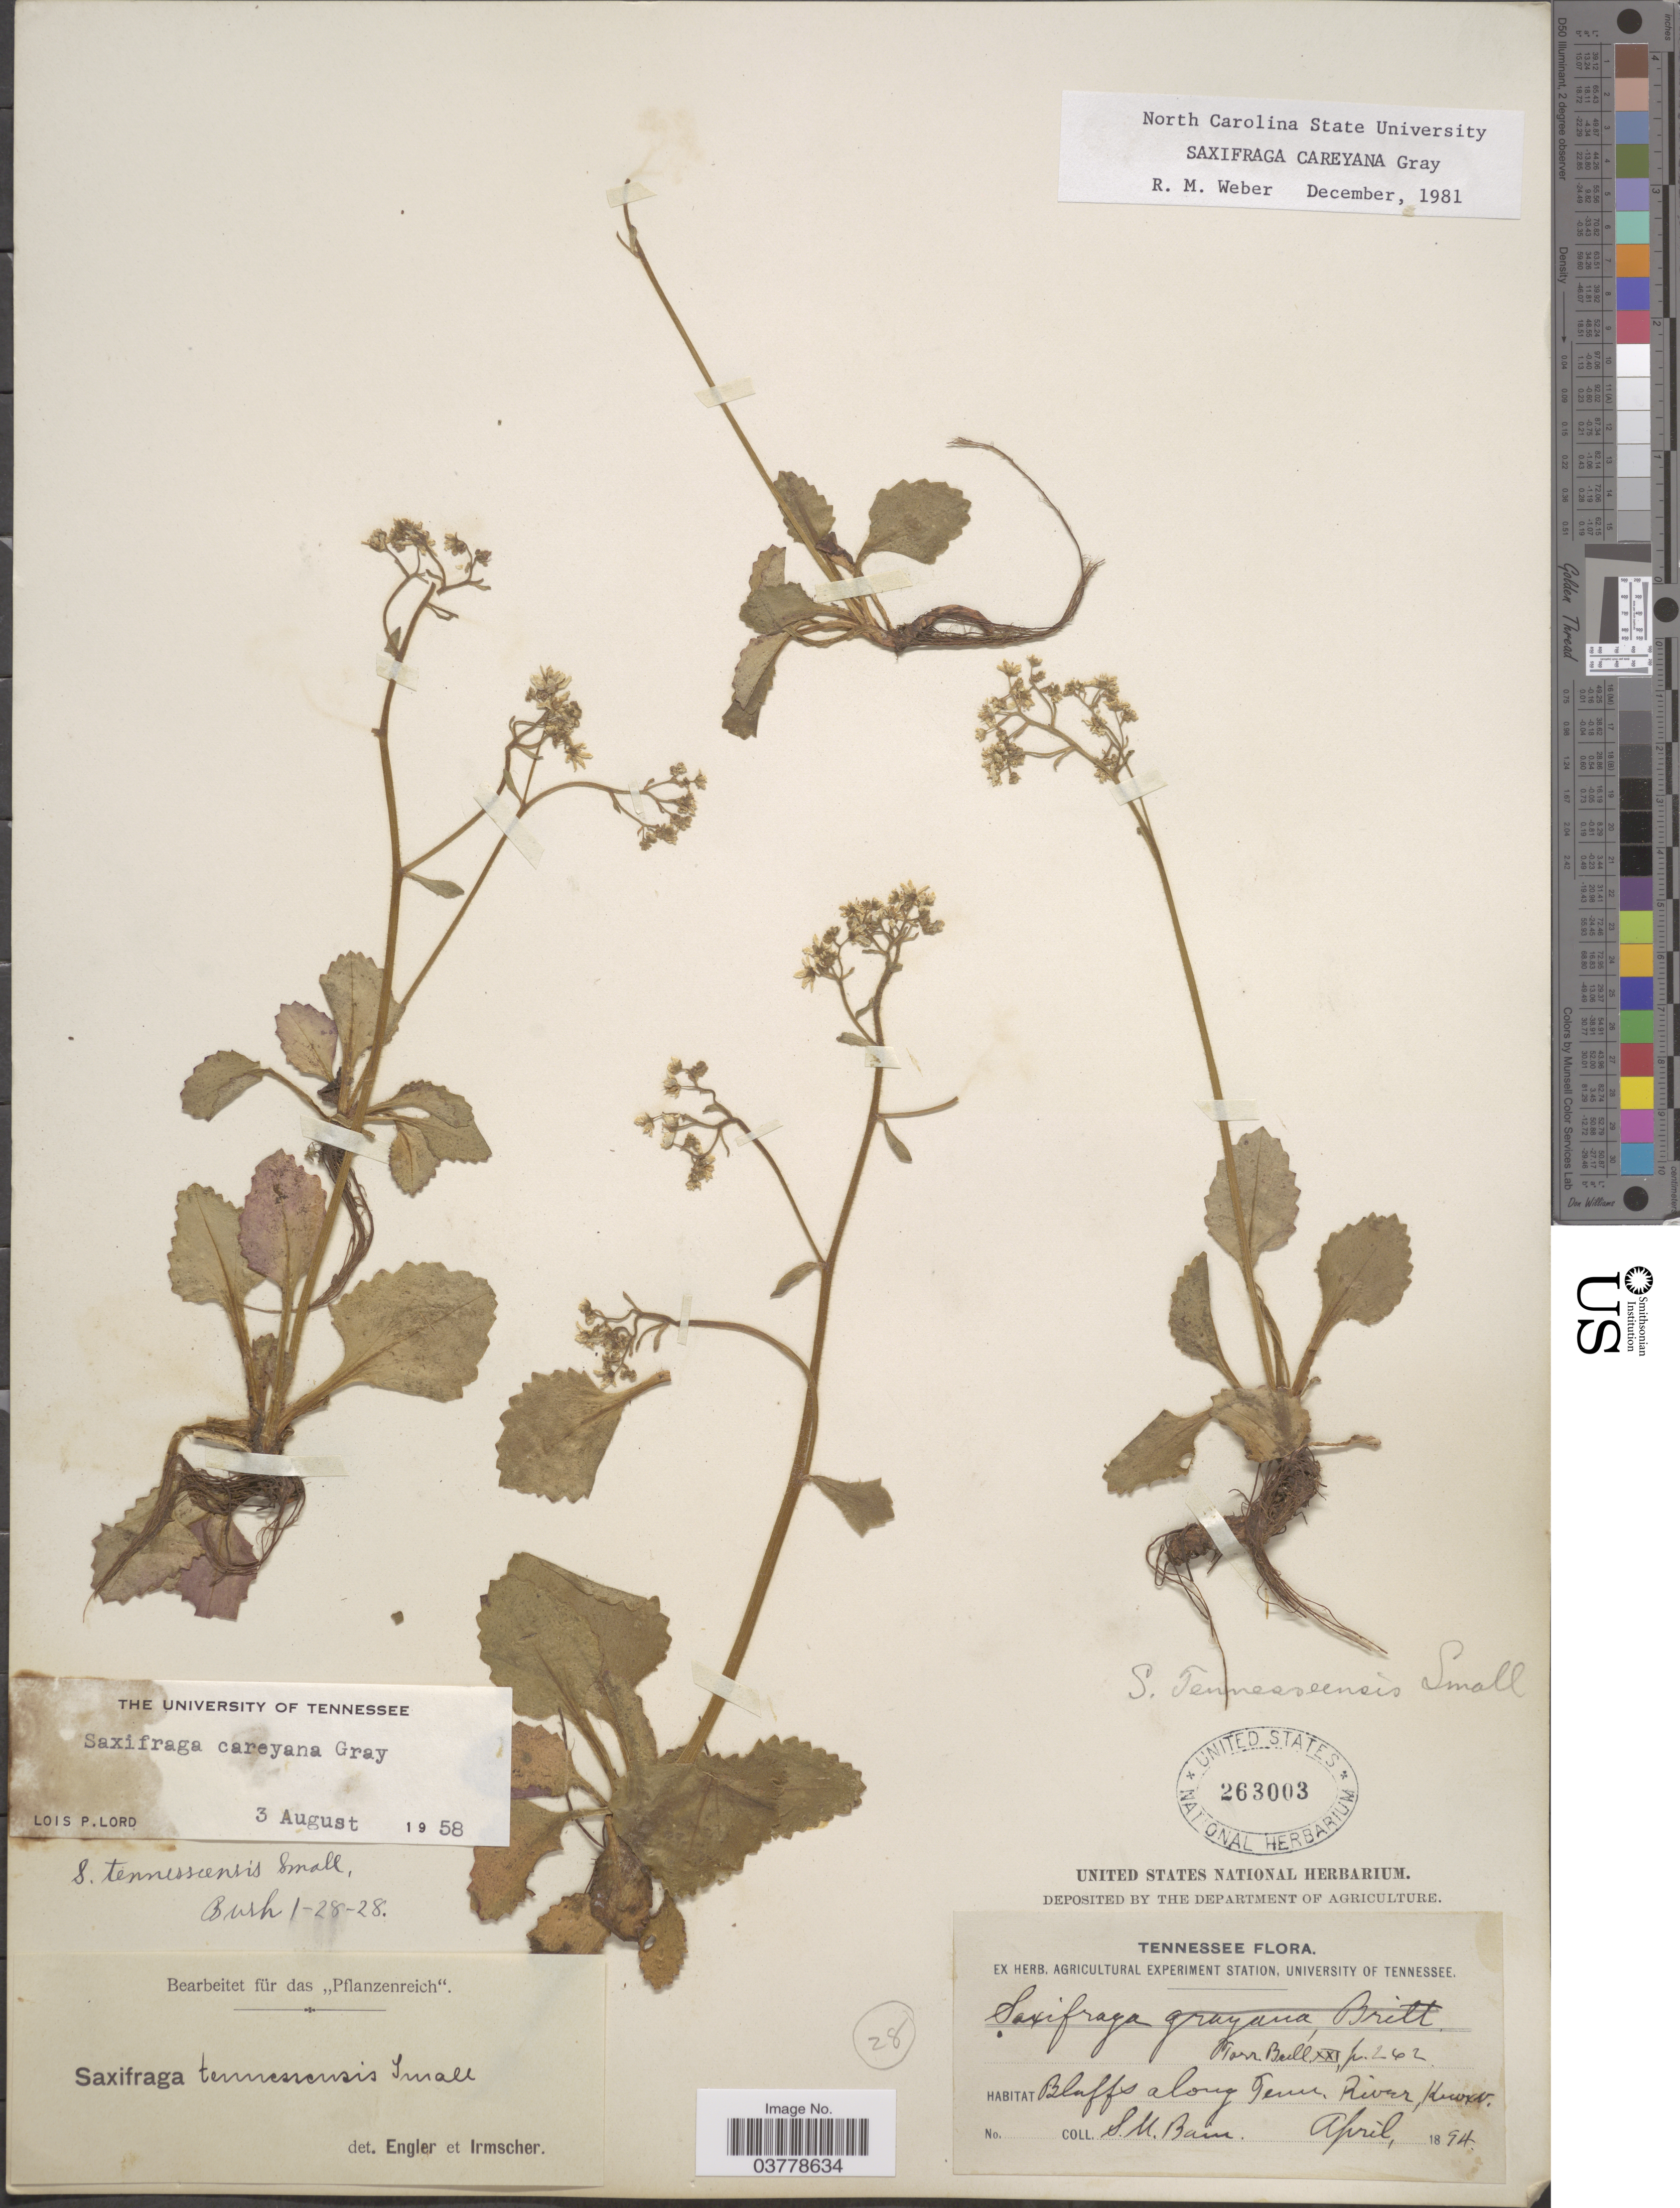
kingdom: Plantae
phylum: Tracheophyta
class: Magnoliopsida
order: Saxifragales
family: Saxifragaceae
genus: Saxifraga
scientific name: Saxifraga careyana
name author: A. Gray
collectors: S. M. Bain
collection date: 1894-04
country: United States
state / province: Tennessee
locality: Bluffs along Tenn. River, Knoxv.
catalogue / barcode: US 263003